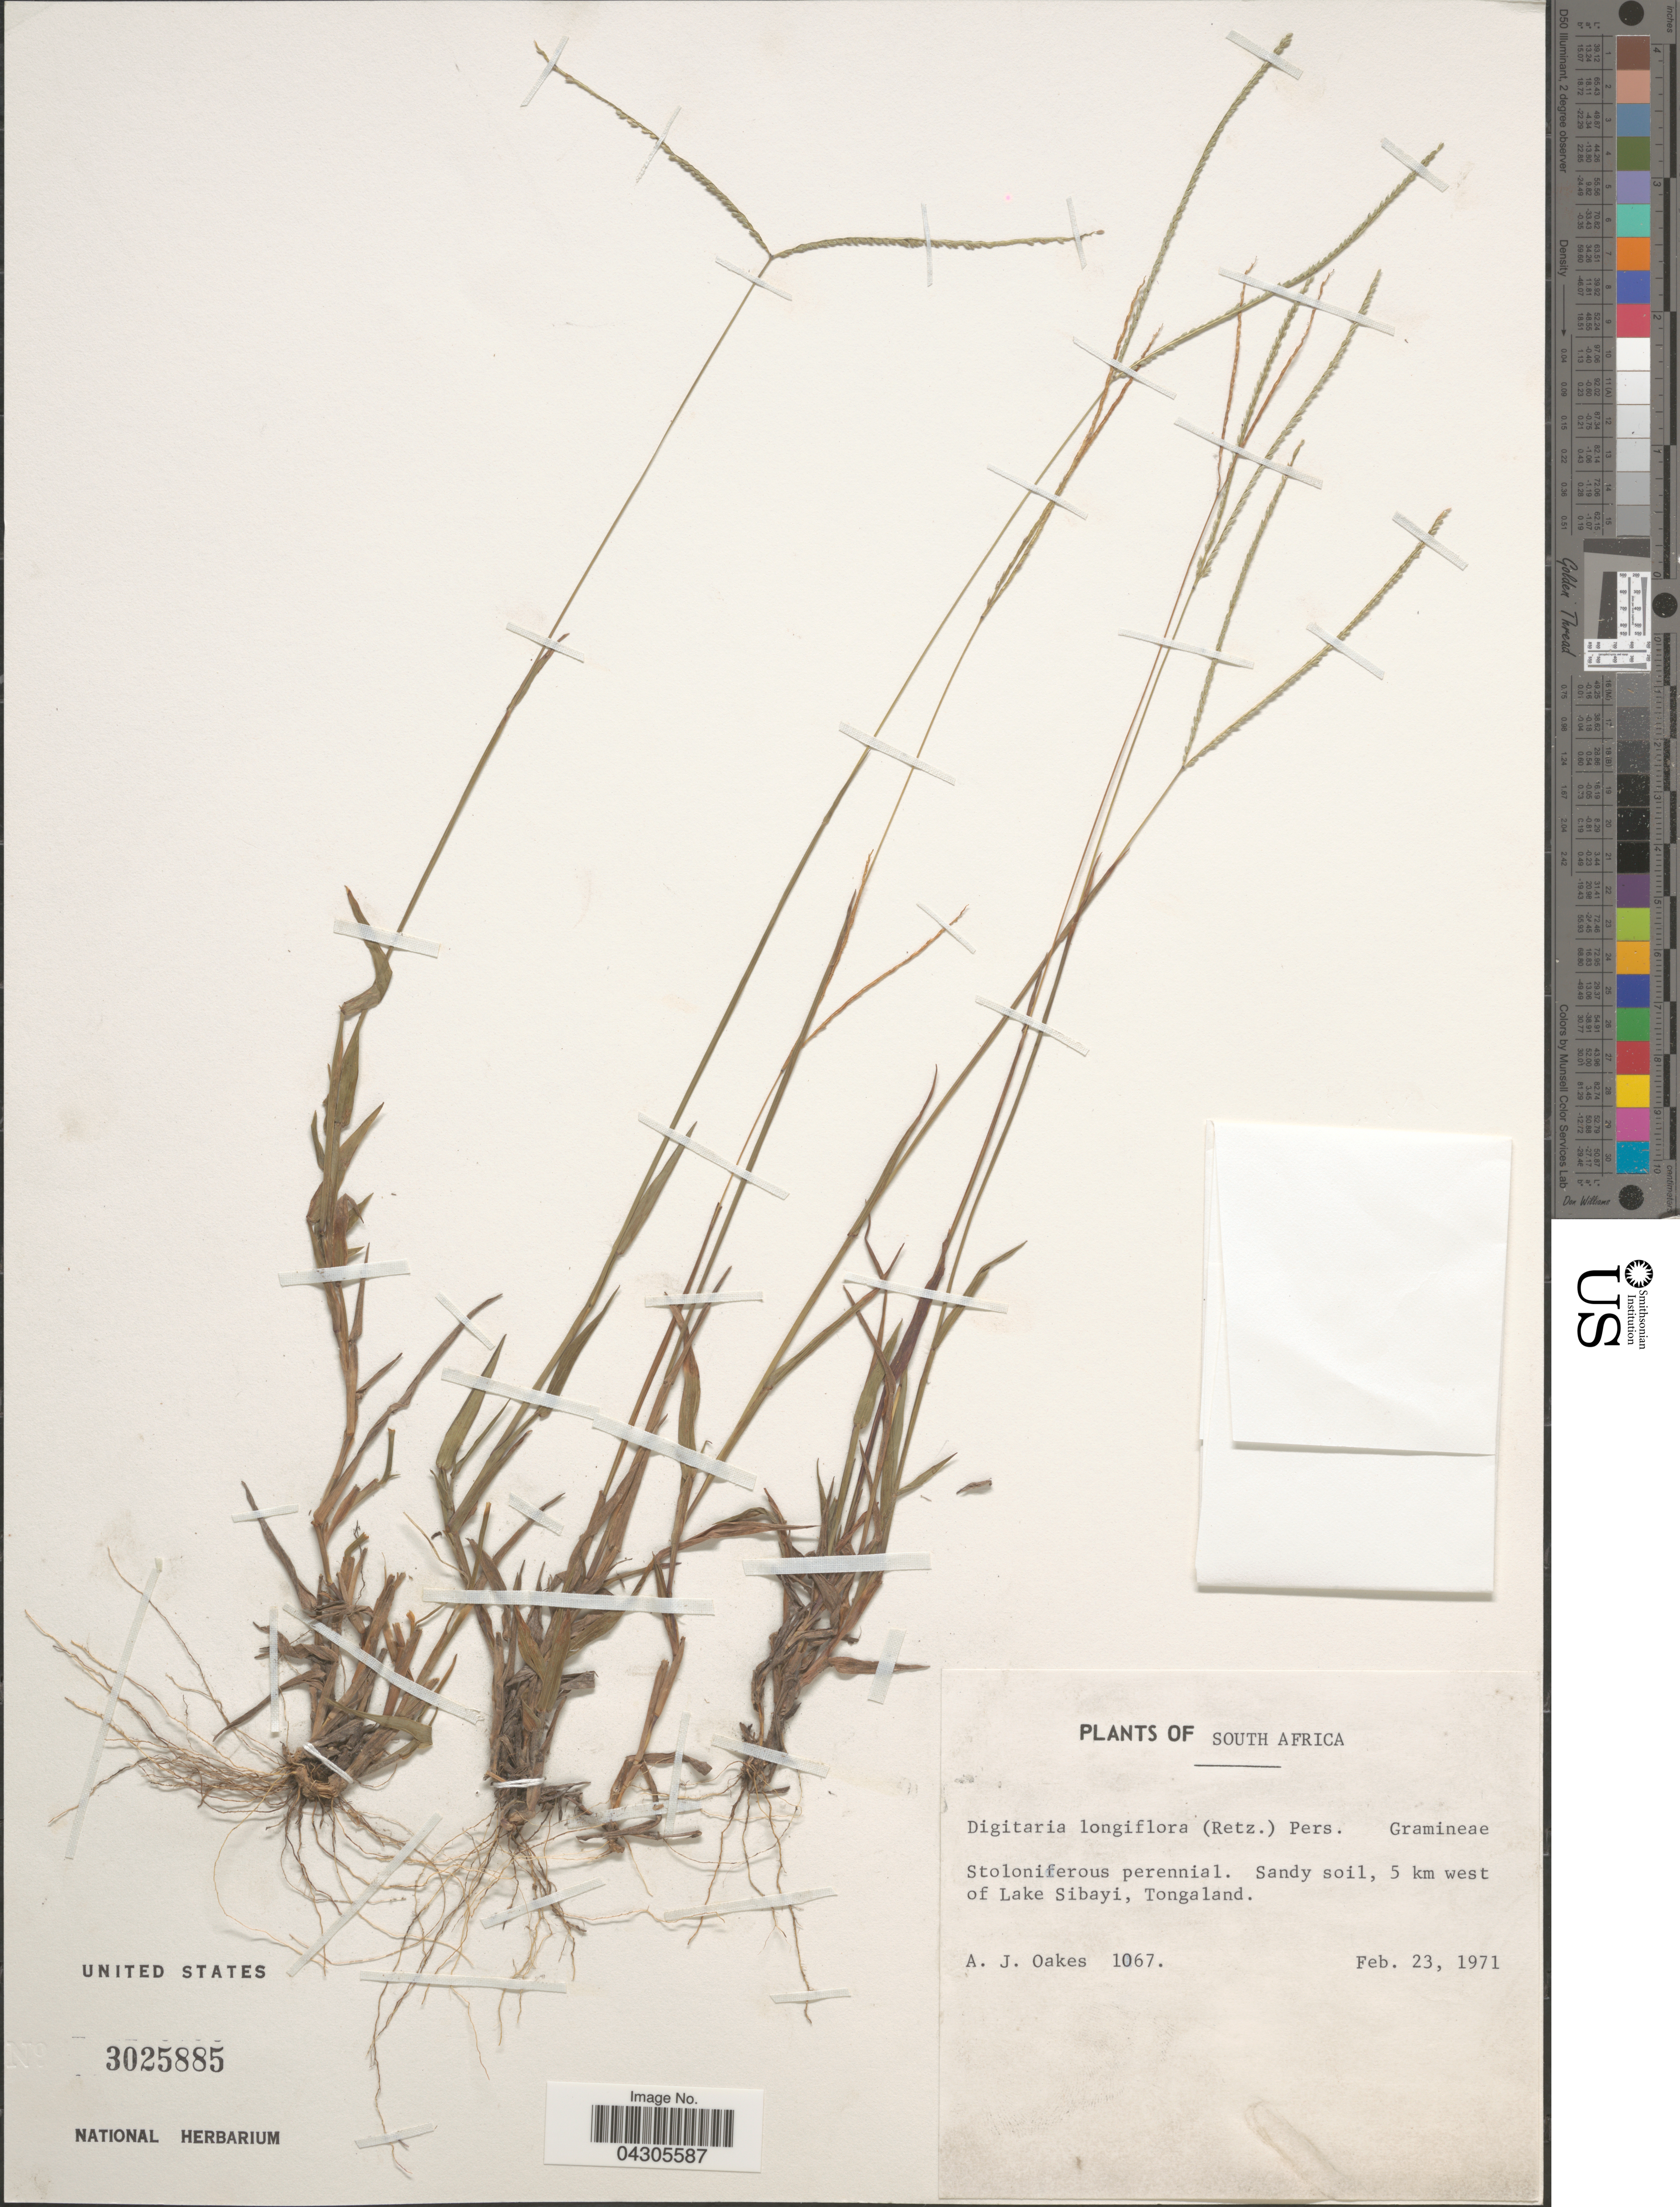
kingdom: Plantae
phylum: Tracheophyta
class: Liliopsida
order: Poales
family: Poaceae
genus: Digitaria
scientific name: Digitaria longiflora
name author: (Retz.) Pers.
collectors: A. Oakes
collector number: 1067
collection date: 1971-02-23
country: South Africa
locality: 5 km west of Lake Sibayi, Tongaland.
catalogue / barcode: US 3025885